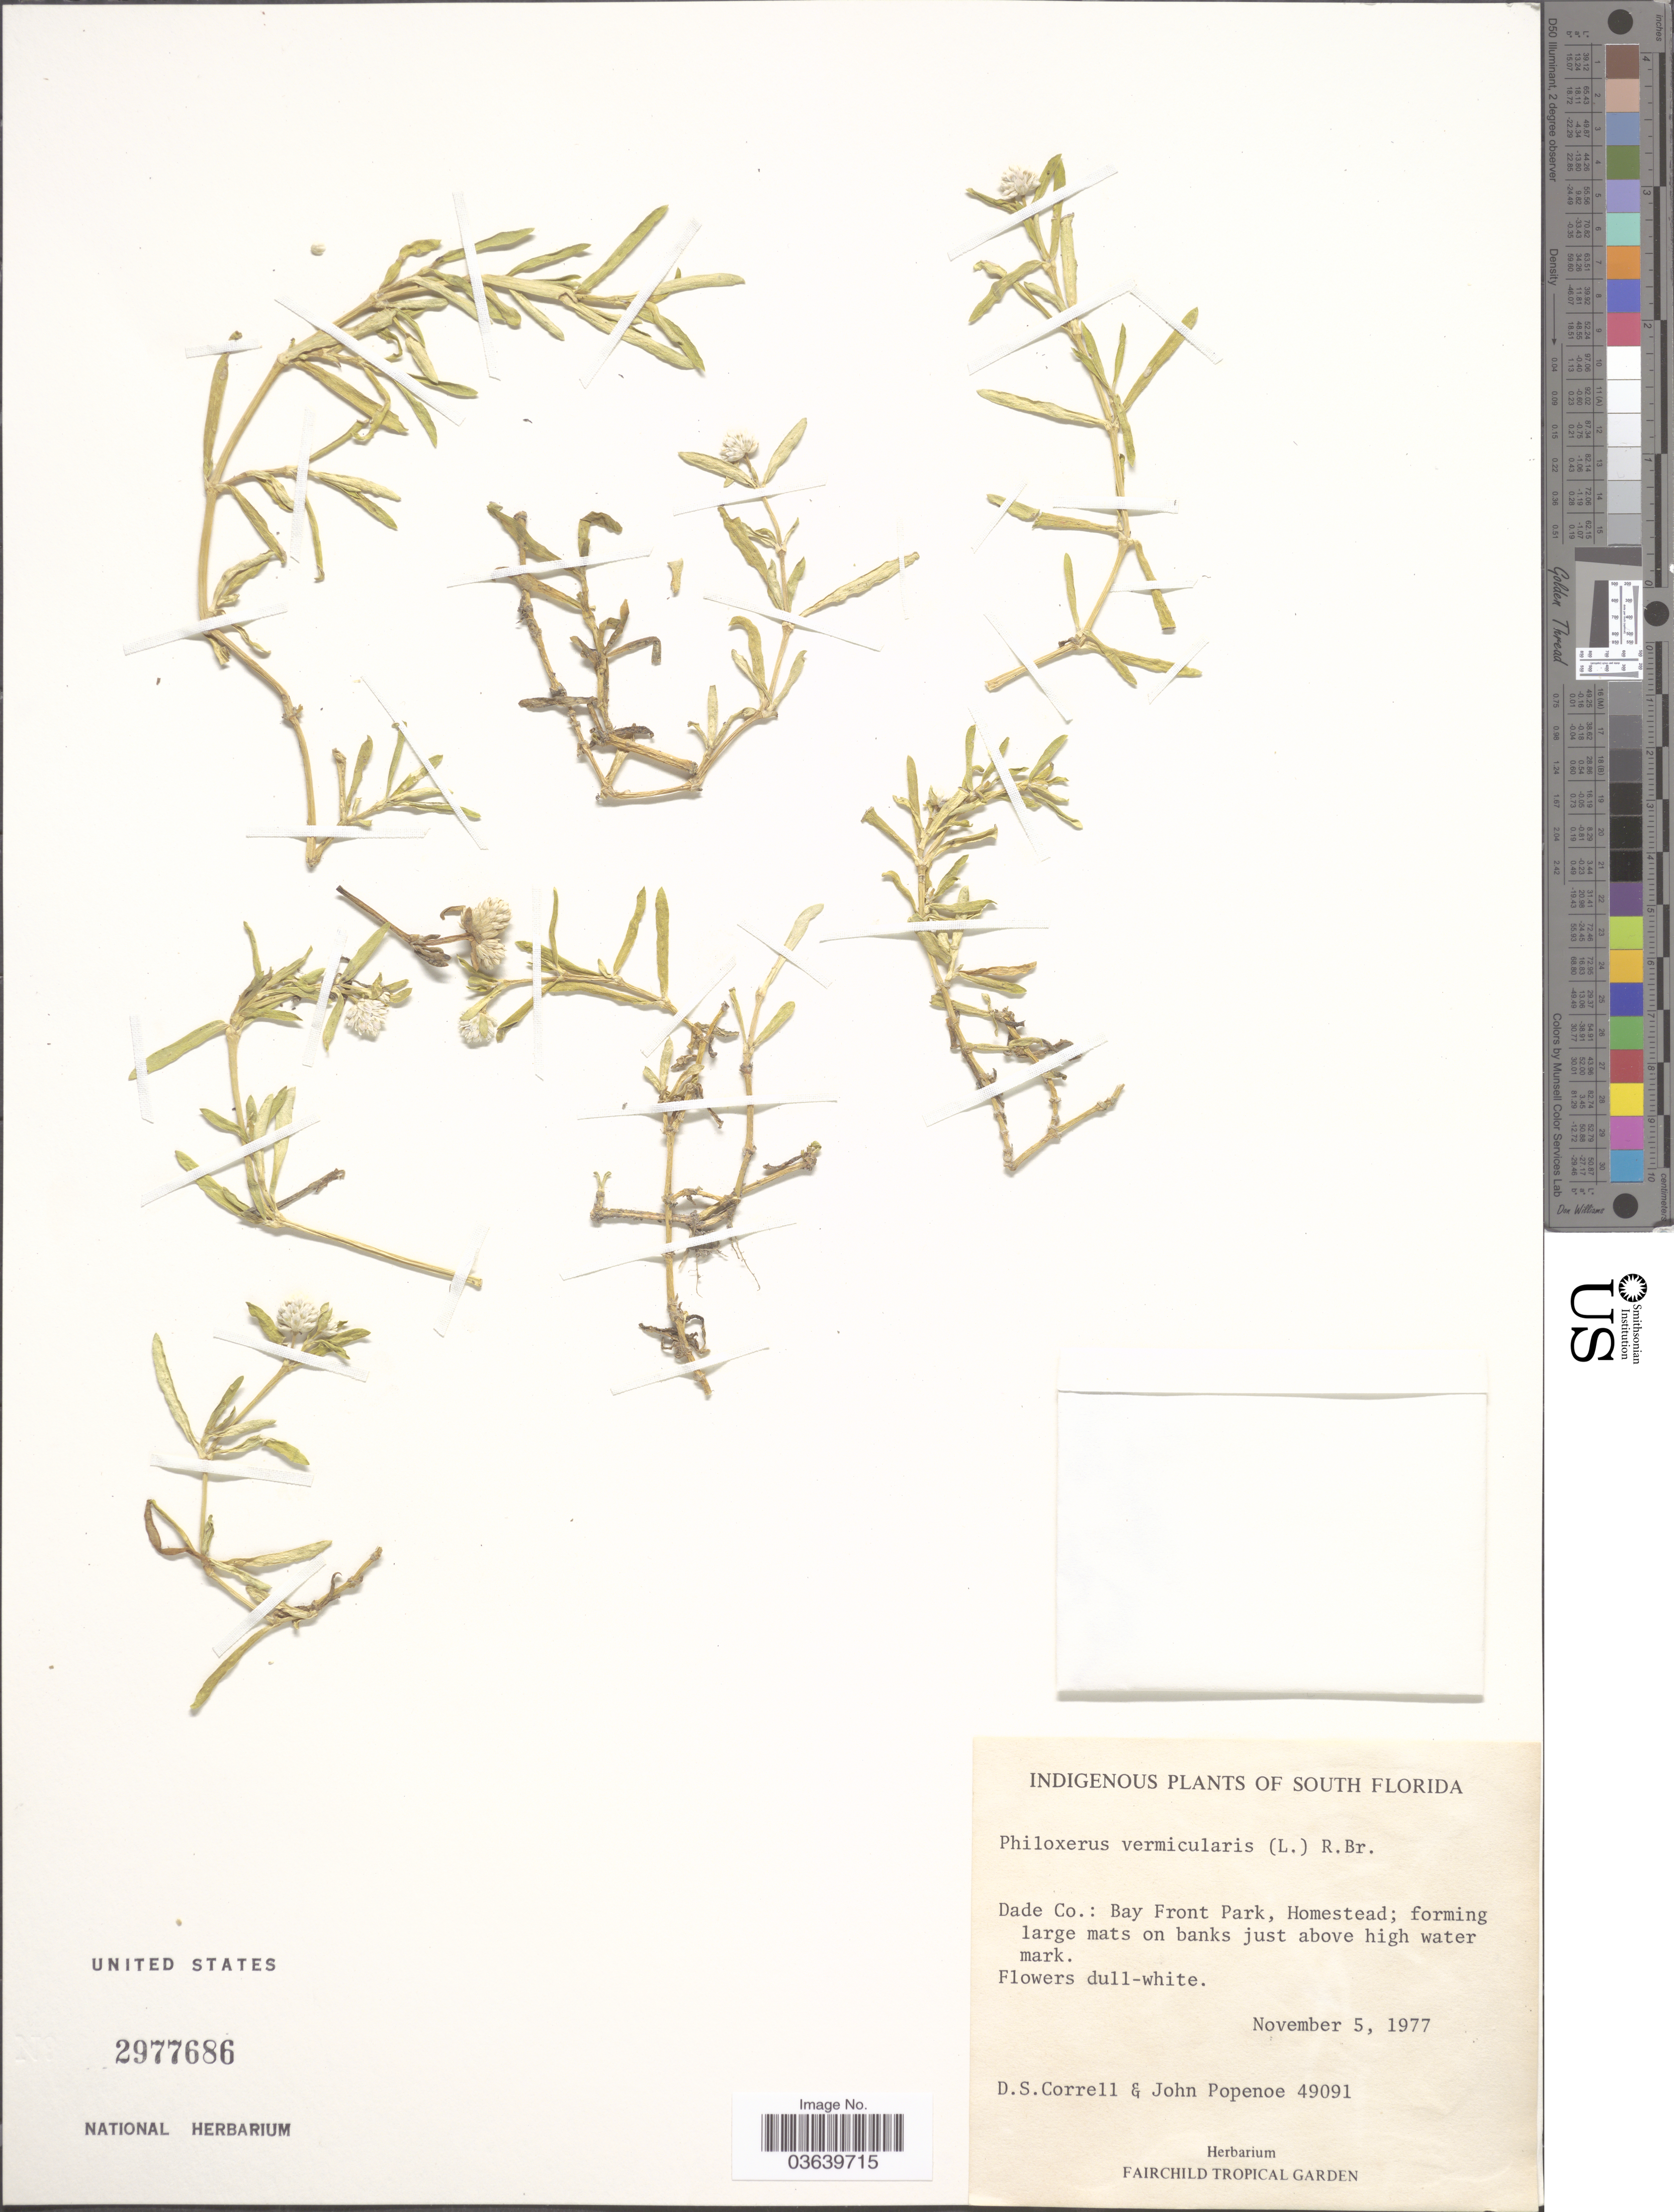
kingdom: Plantae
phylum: Tracheophyta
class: Magnoliopsida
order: Caryophyllales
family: Amaranthaceae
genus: Gomphrena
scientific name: Gomphrena vermicularis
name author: L.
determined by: Strong, Mark T., (BOT), Smithsonian Institution - National Museum of Natural History (UNITED STATES)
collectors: D. S. Correll & J. Popenoe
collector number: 49091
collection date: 1977-11-05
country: United States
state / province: Florida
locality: South Florida. Dade Co.: Bay Front Park, Homestead.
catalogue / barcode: US 2977686